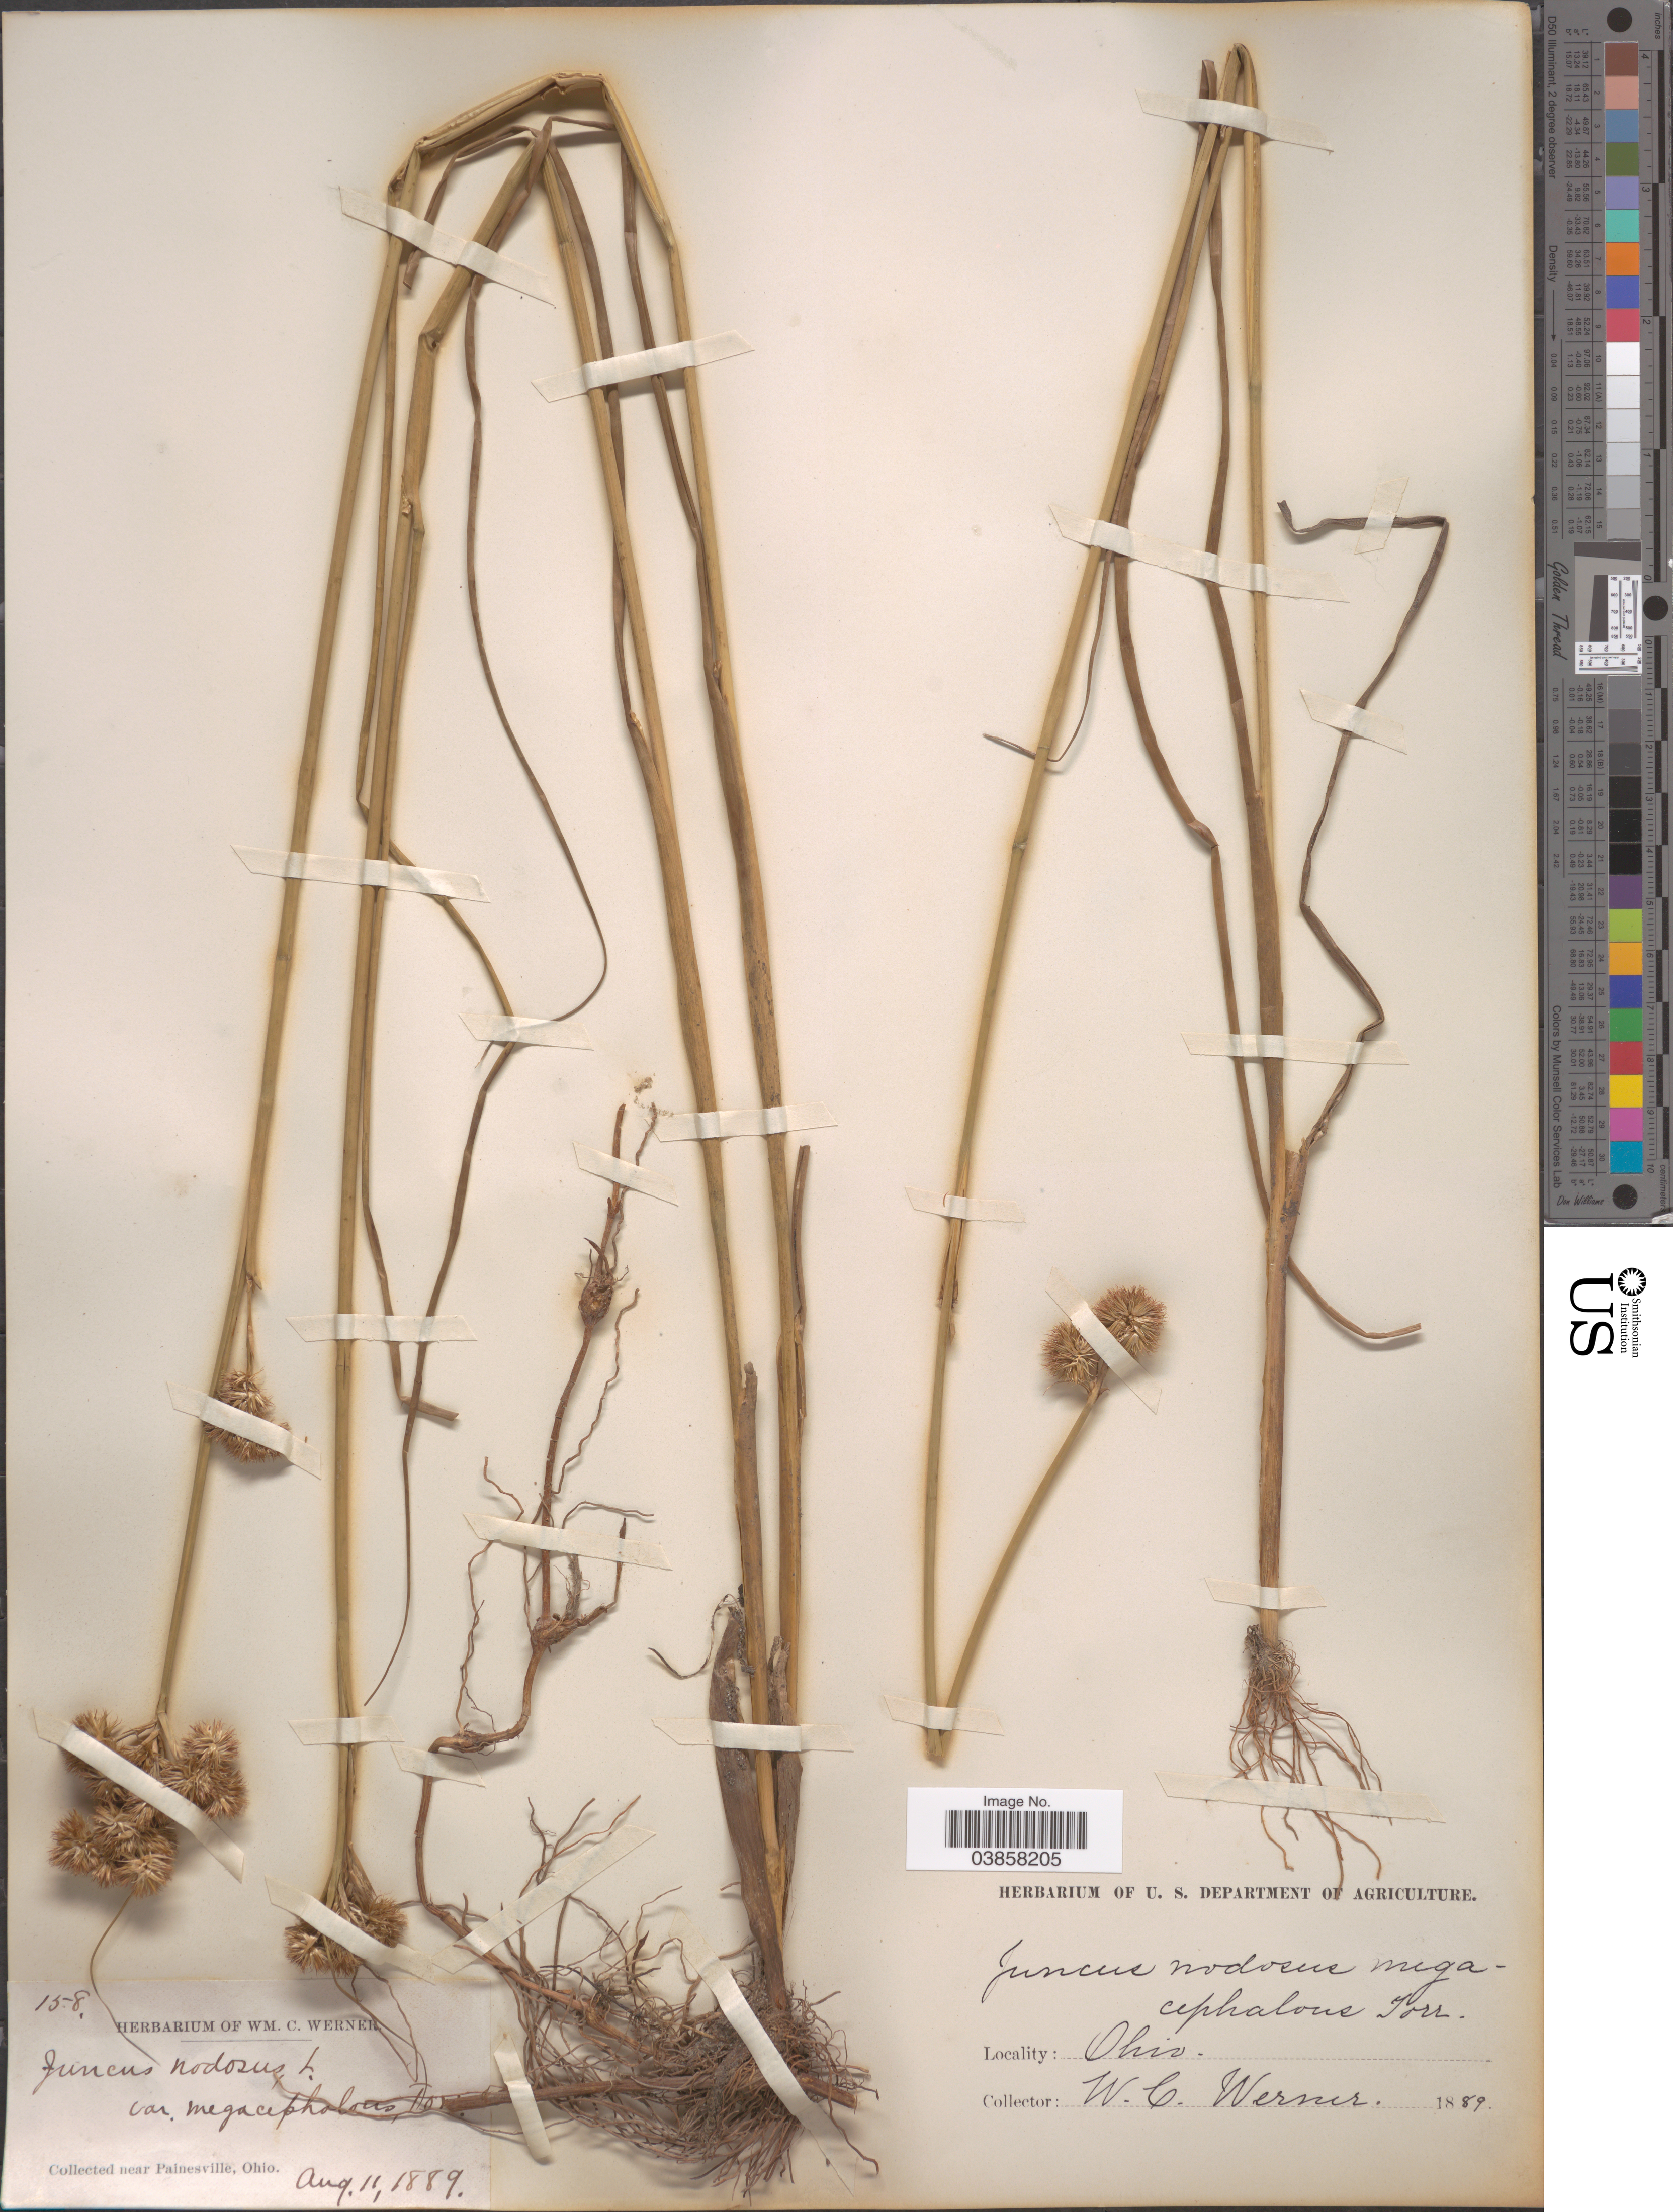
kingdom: Plantae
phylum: Tracheophyta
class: Liliopsida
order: Poales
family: Juncaceae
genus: Juncus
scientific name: Juncus torreyi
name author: Coville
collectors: W. Werner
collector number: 158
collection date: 1889-08-11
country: United States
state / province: Ohio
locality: Near Painesville.